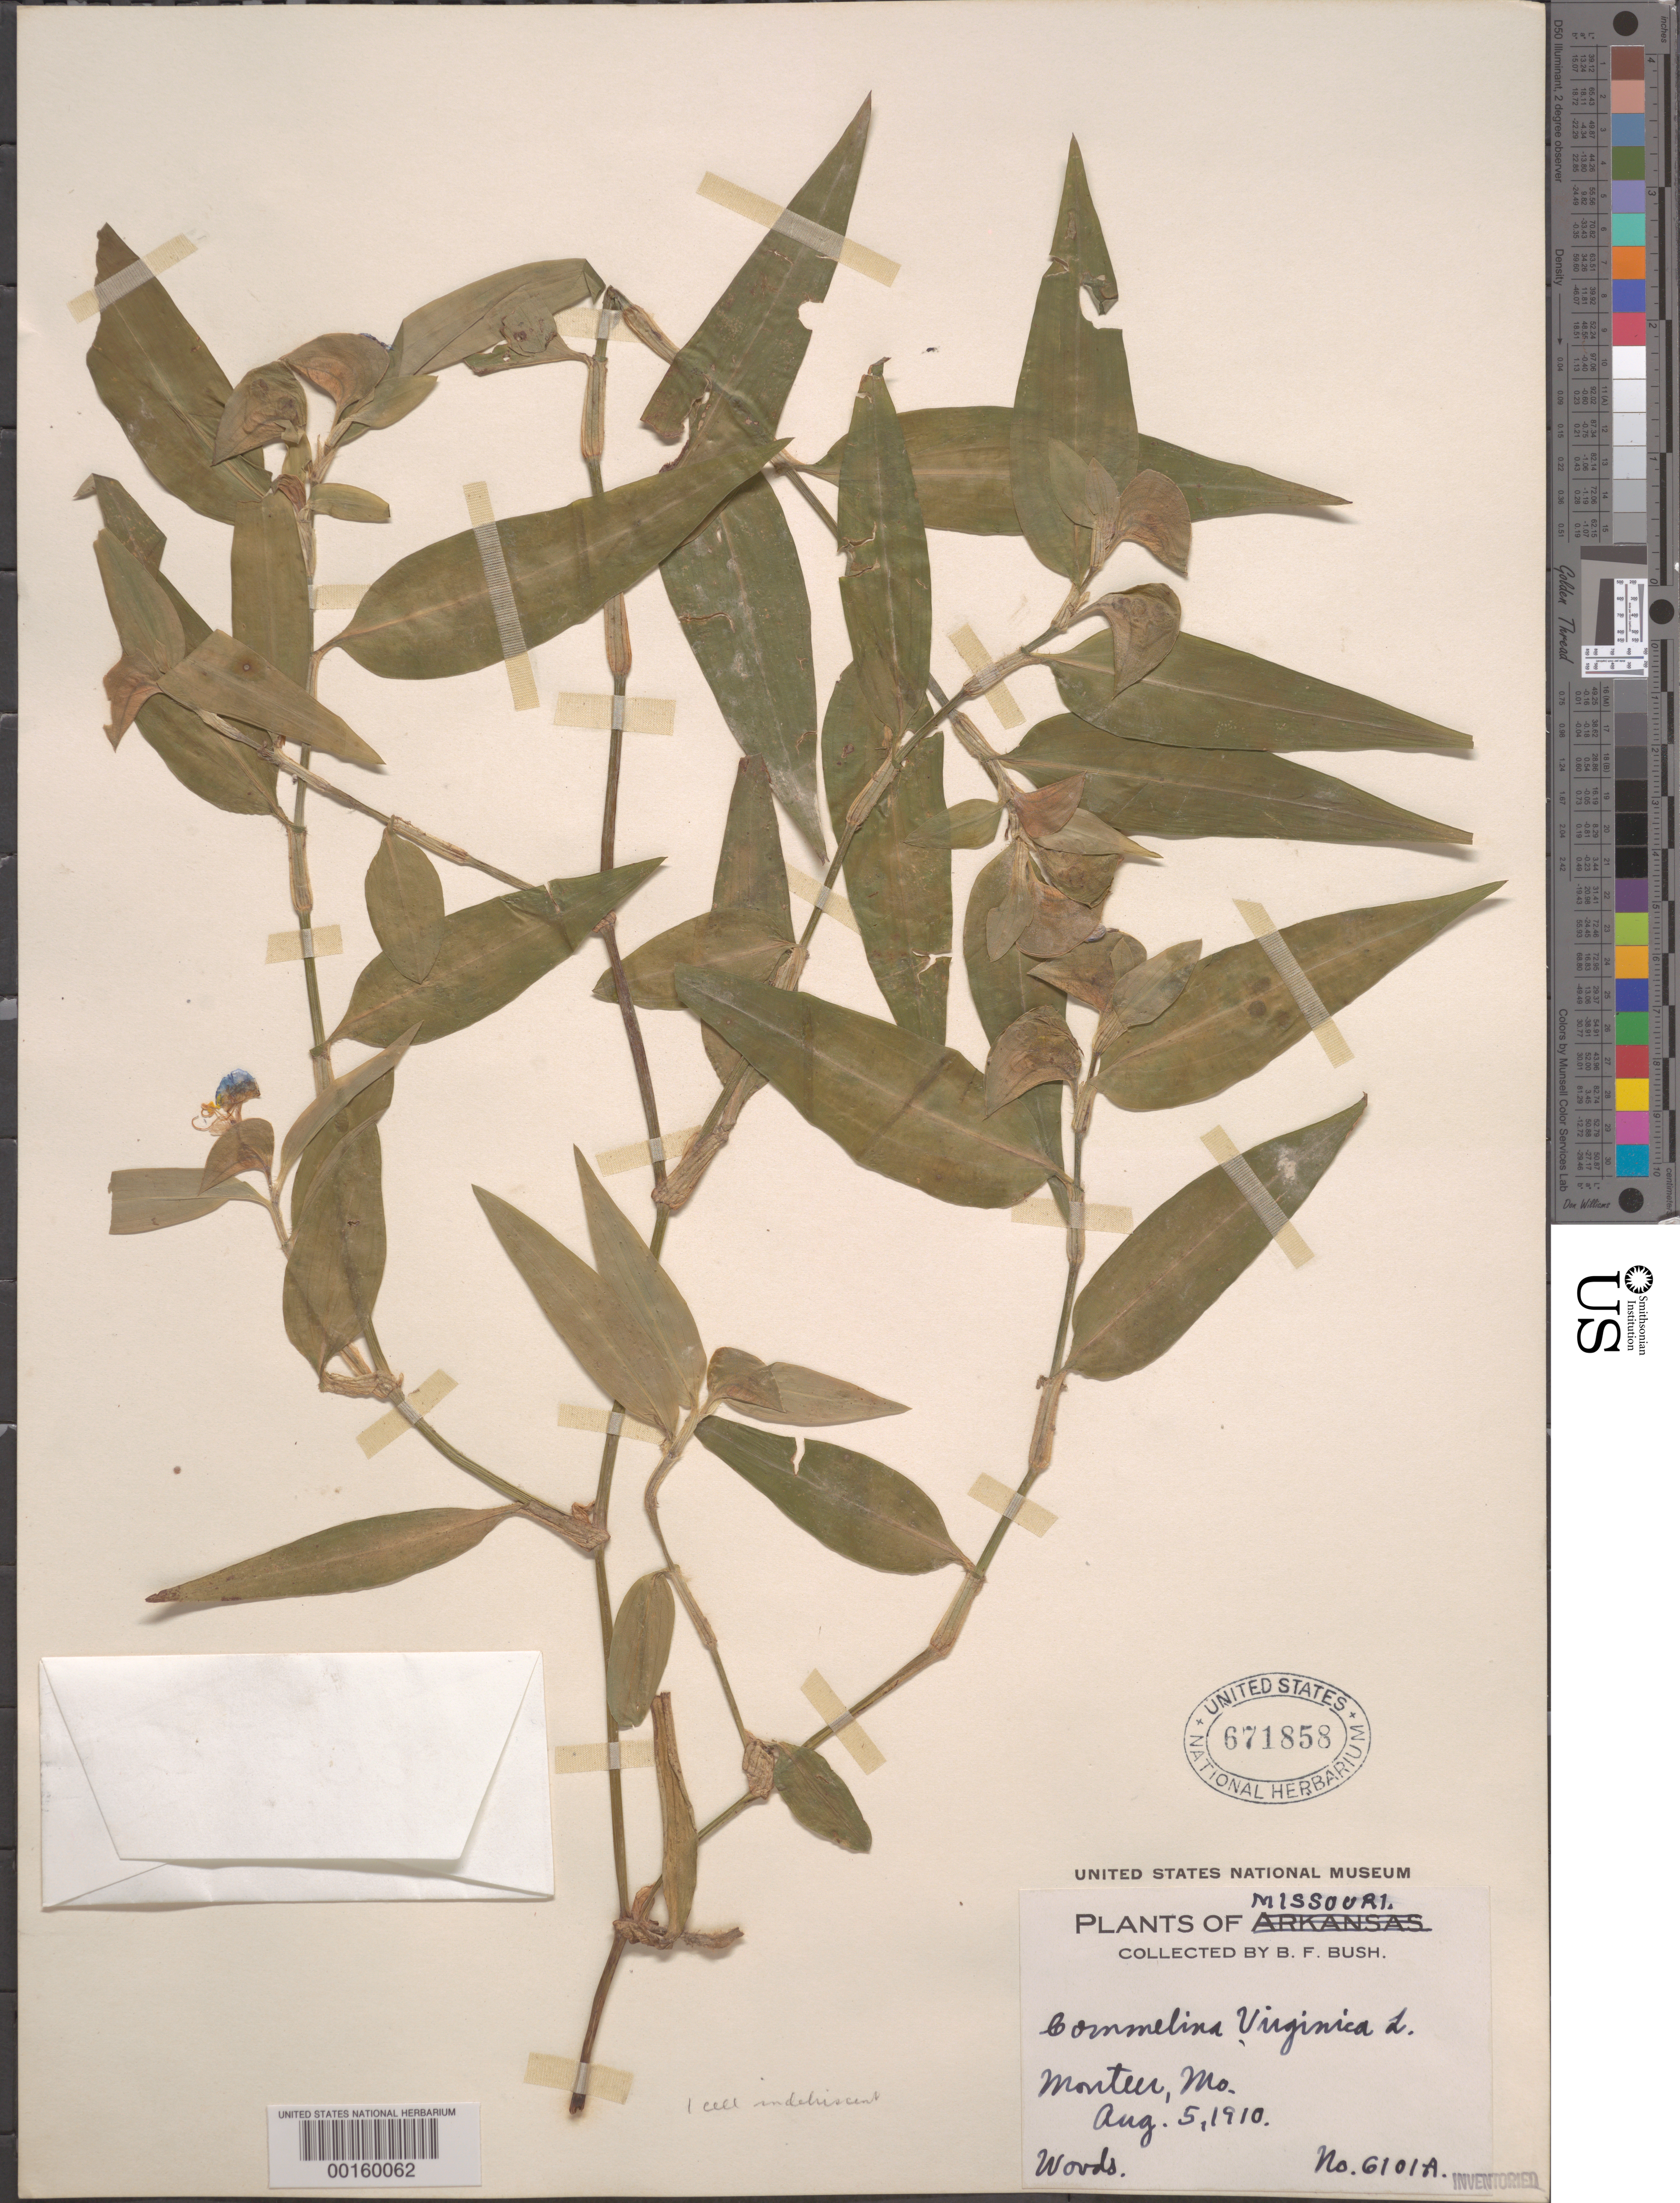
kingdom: Plantae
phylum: Tracheophyta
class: Liliopsida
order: Commelinales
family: Commelinaceae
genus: Commelina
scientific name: Commelina erecta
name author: L.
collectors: B. F. Bush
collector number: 6101a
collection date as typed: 05 Aug 1905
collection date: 1905-08-05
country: United States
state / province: Missouri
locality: Monteer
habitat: Woods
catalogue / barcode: US 671858